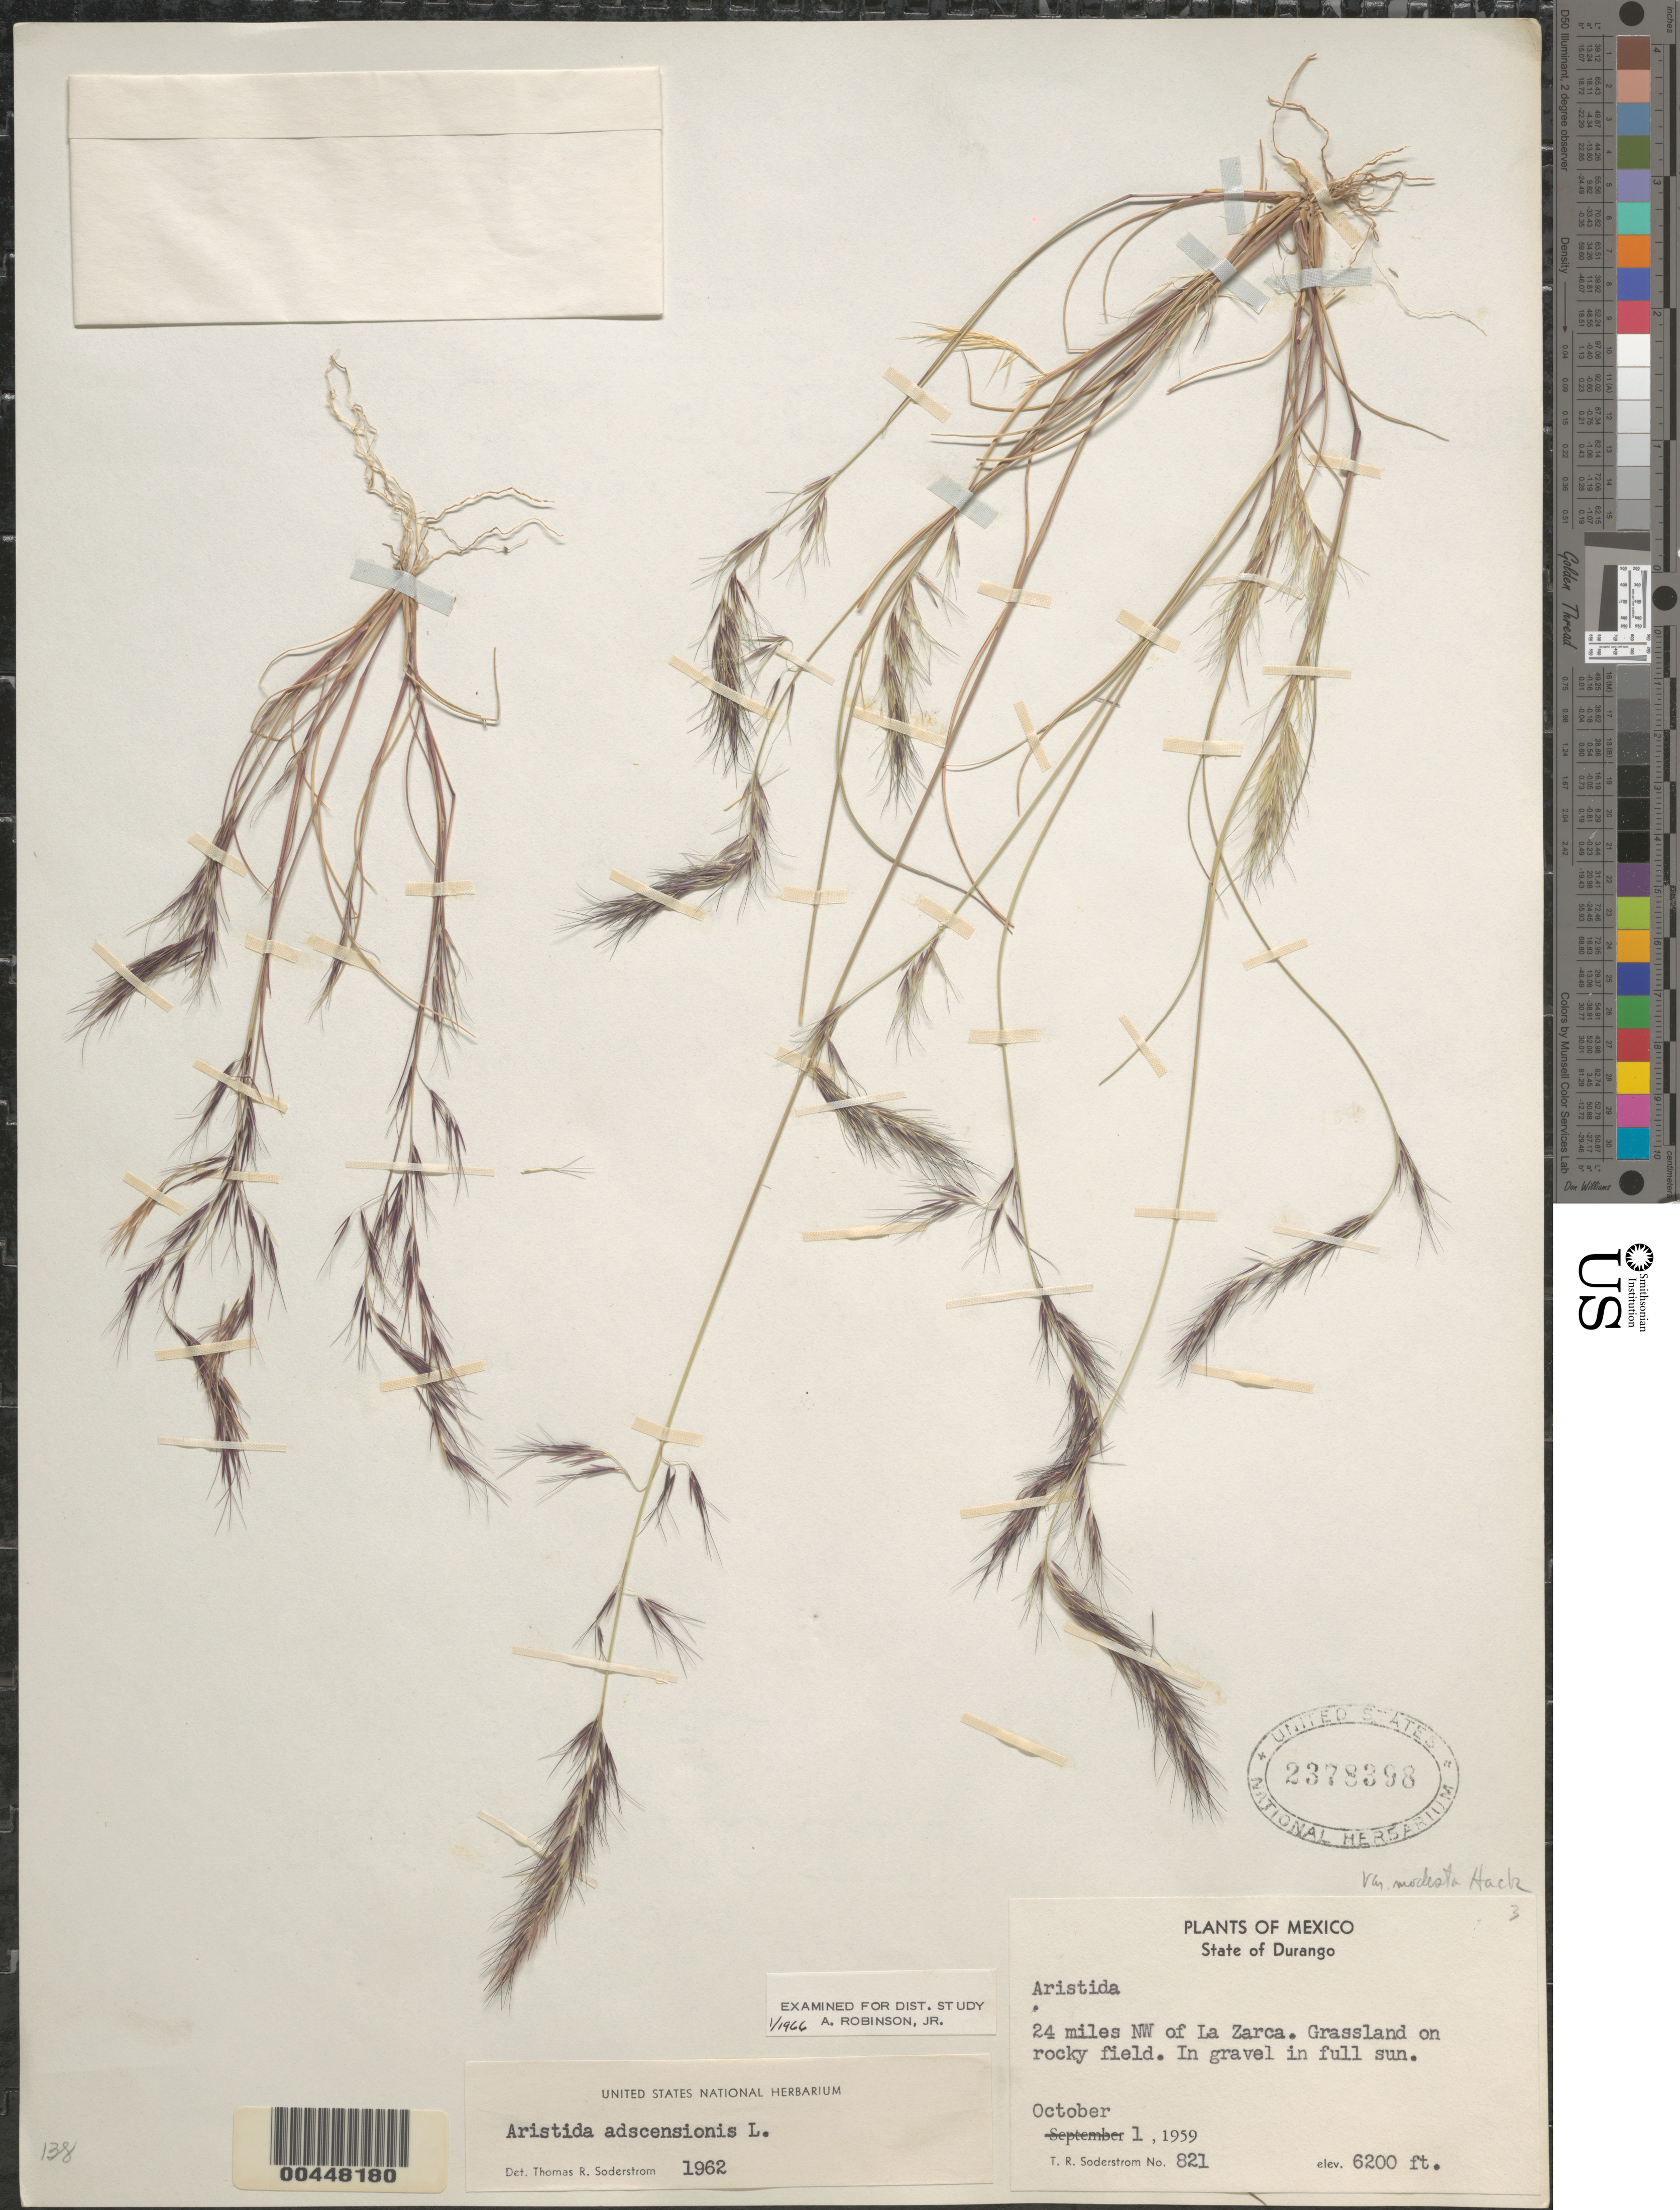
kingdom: Plantae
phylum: Tracheophyta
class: Liliopsida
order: Poales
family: Poaceae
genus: Aristida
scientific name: Aristida adscensionis var. modesta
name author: Hack. in Stuck.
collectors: T. R. Soderstrom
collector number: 821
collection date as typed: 1 Oct 1959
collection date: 1959-10-01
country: Mexico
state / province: Durango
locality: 24 miles NW of La Zarca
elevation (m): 1890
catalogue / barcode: US 2378398